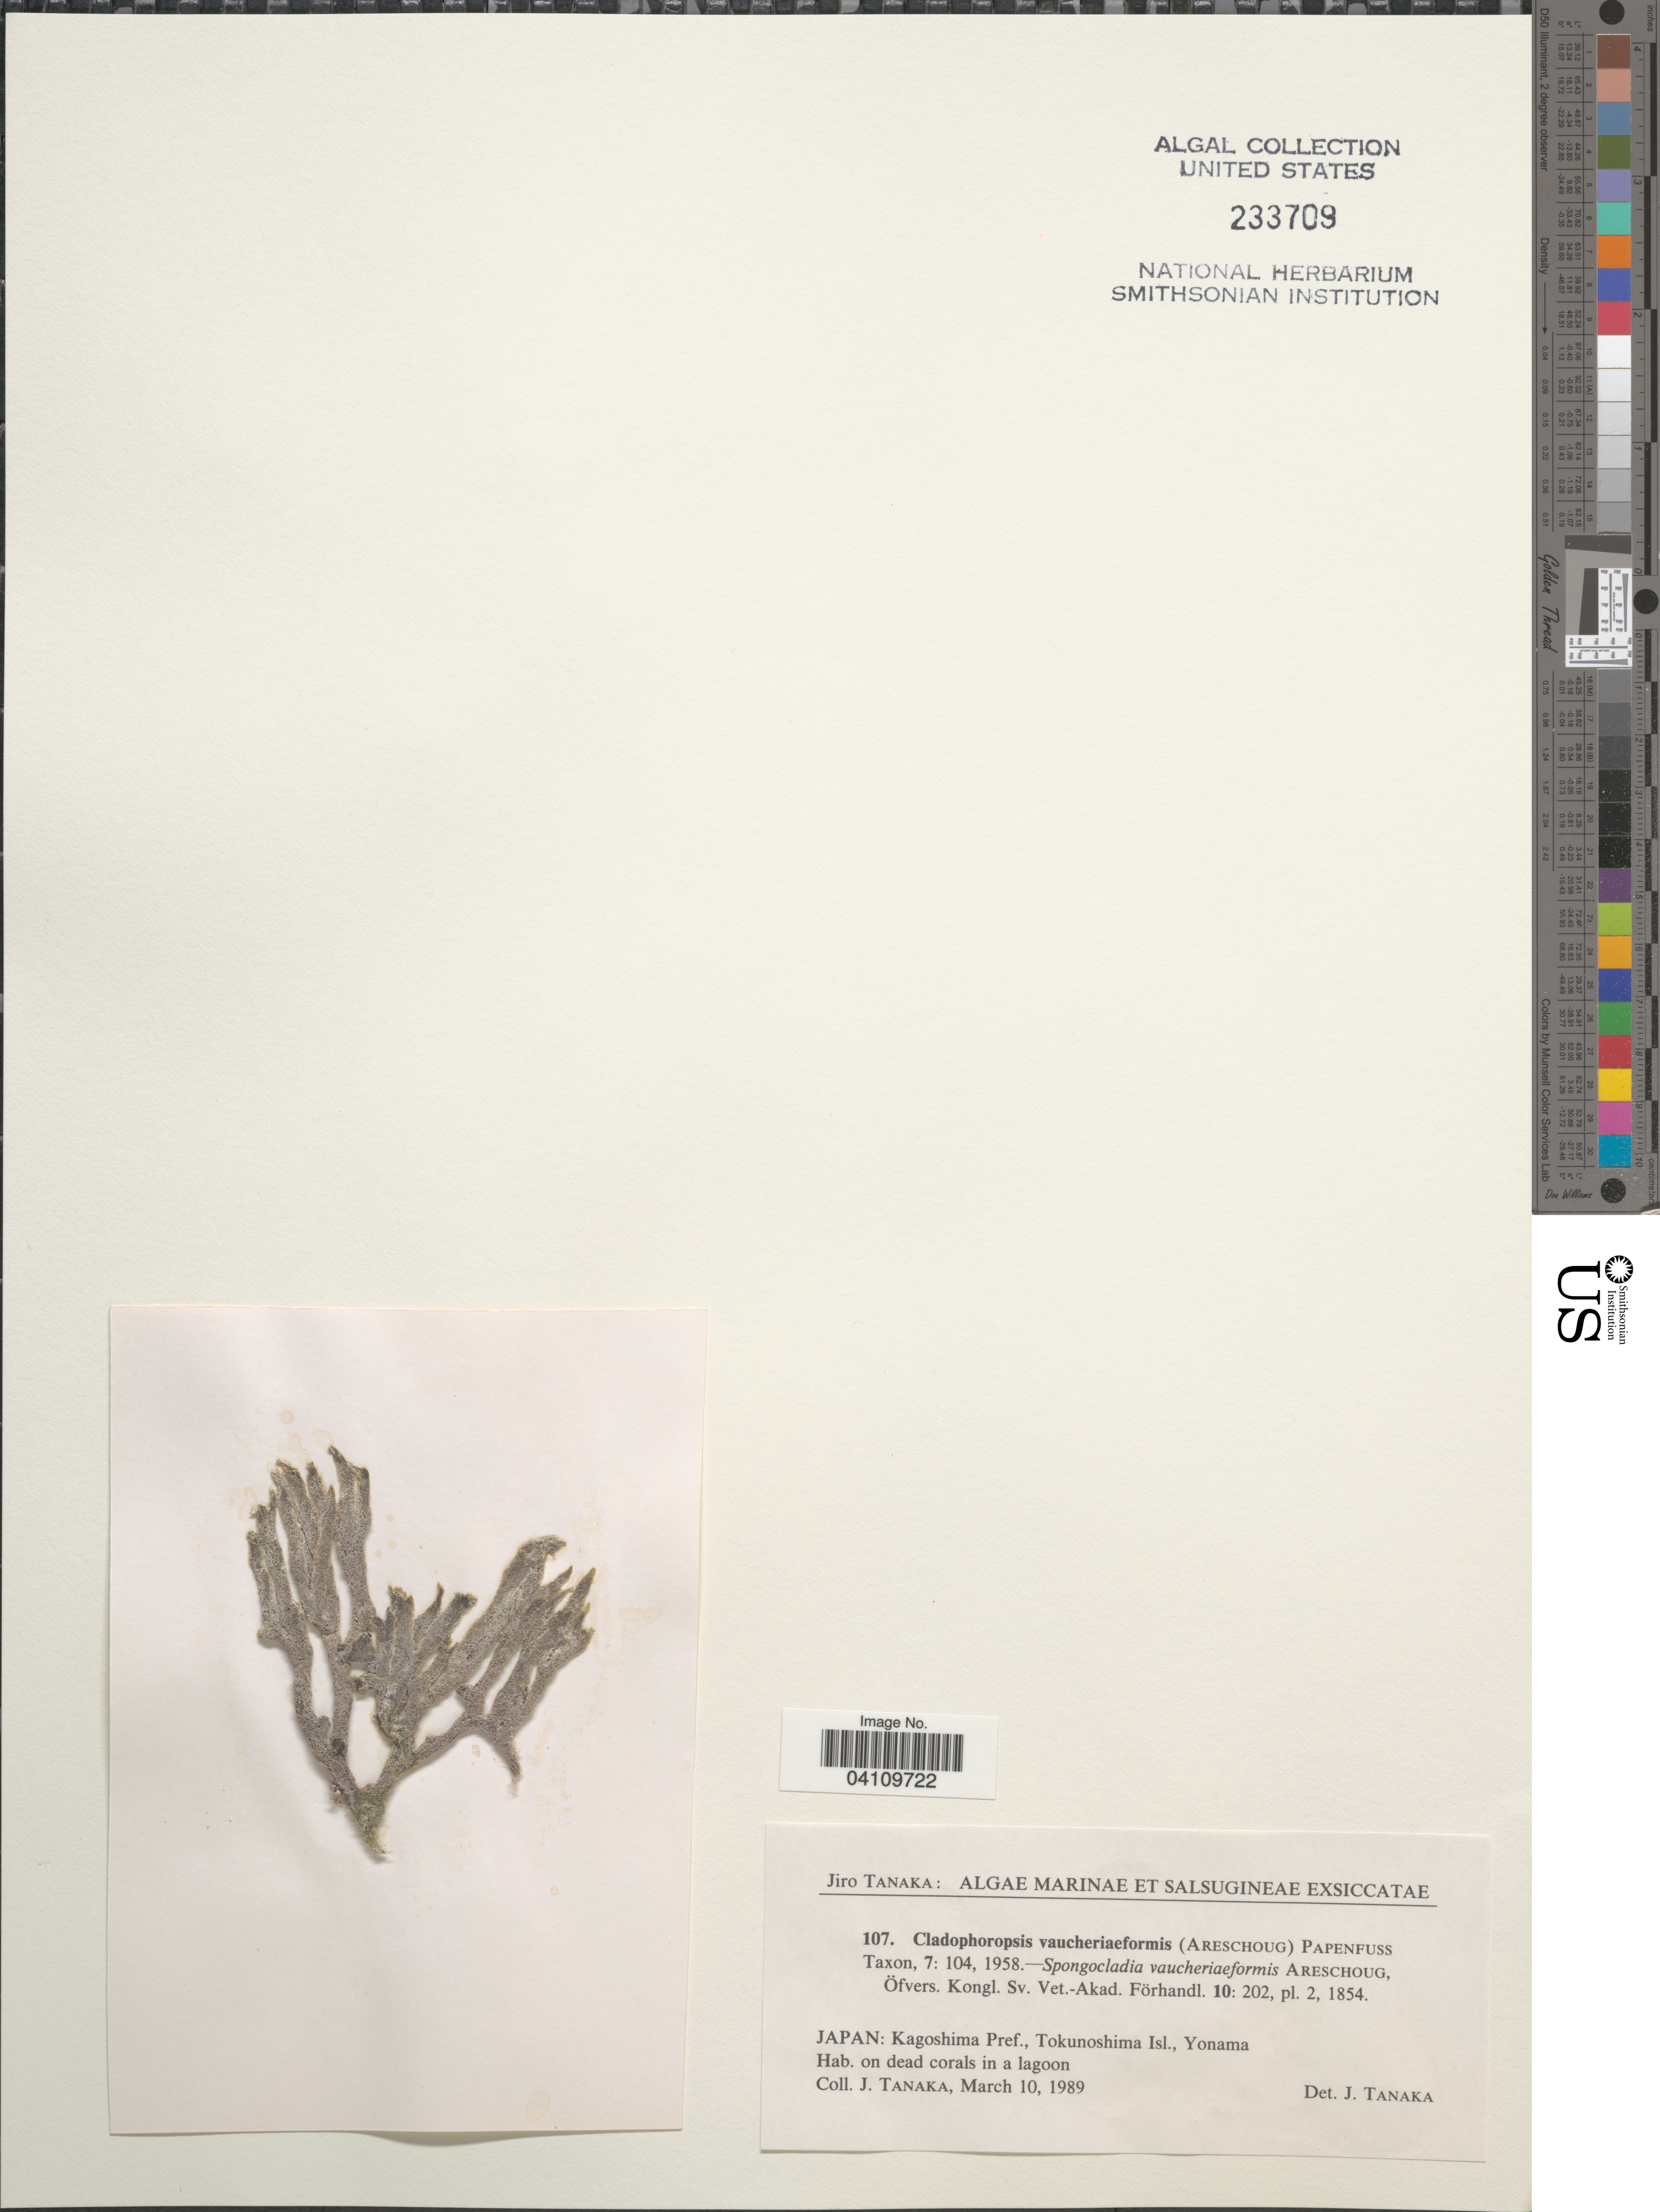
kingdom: Plantae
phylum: Chlorophyta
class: Ulvophyceae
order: Siphonocladales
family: Boodleaceae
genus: Cladophoropsis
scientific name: Cladophoropsis vaucheriaeformis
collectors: J. Tanaka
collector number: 107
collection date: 1989-03-10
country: Japan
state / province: Kagosima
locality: Kagoshima Pref., Tokunoshima Isl., Yonama.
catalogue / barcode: US 233709